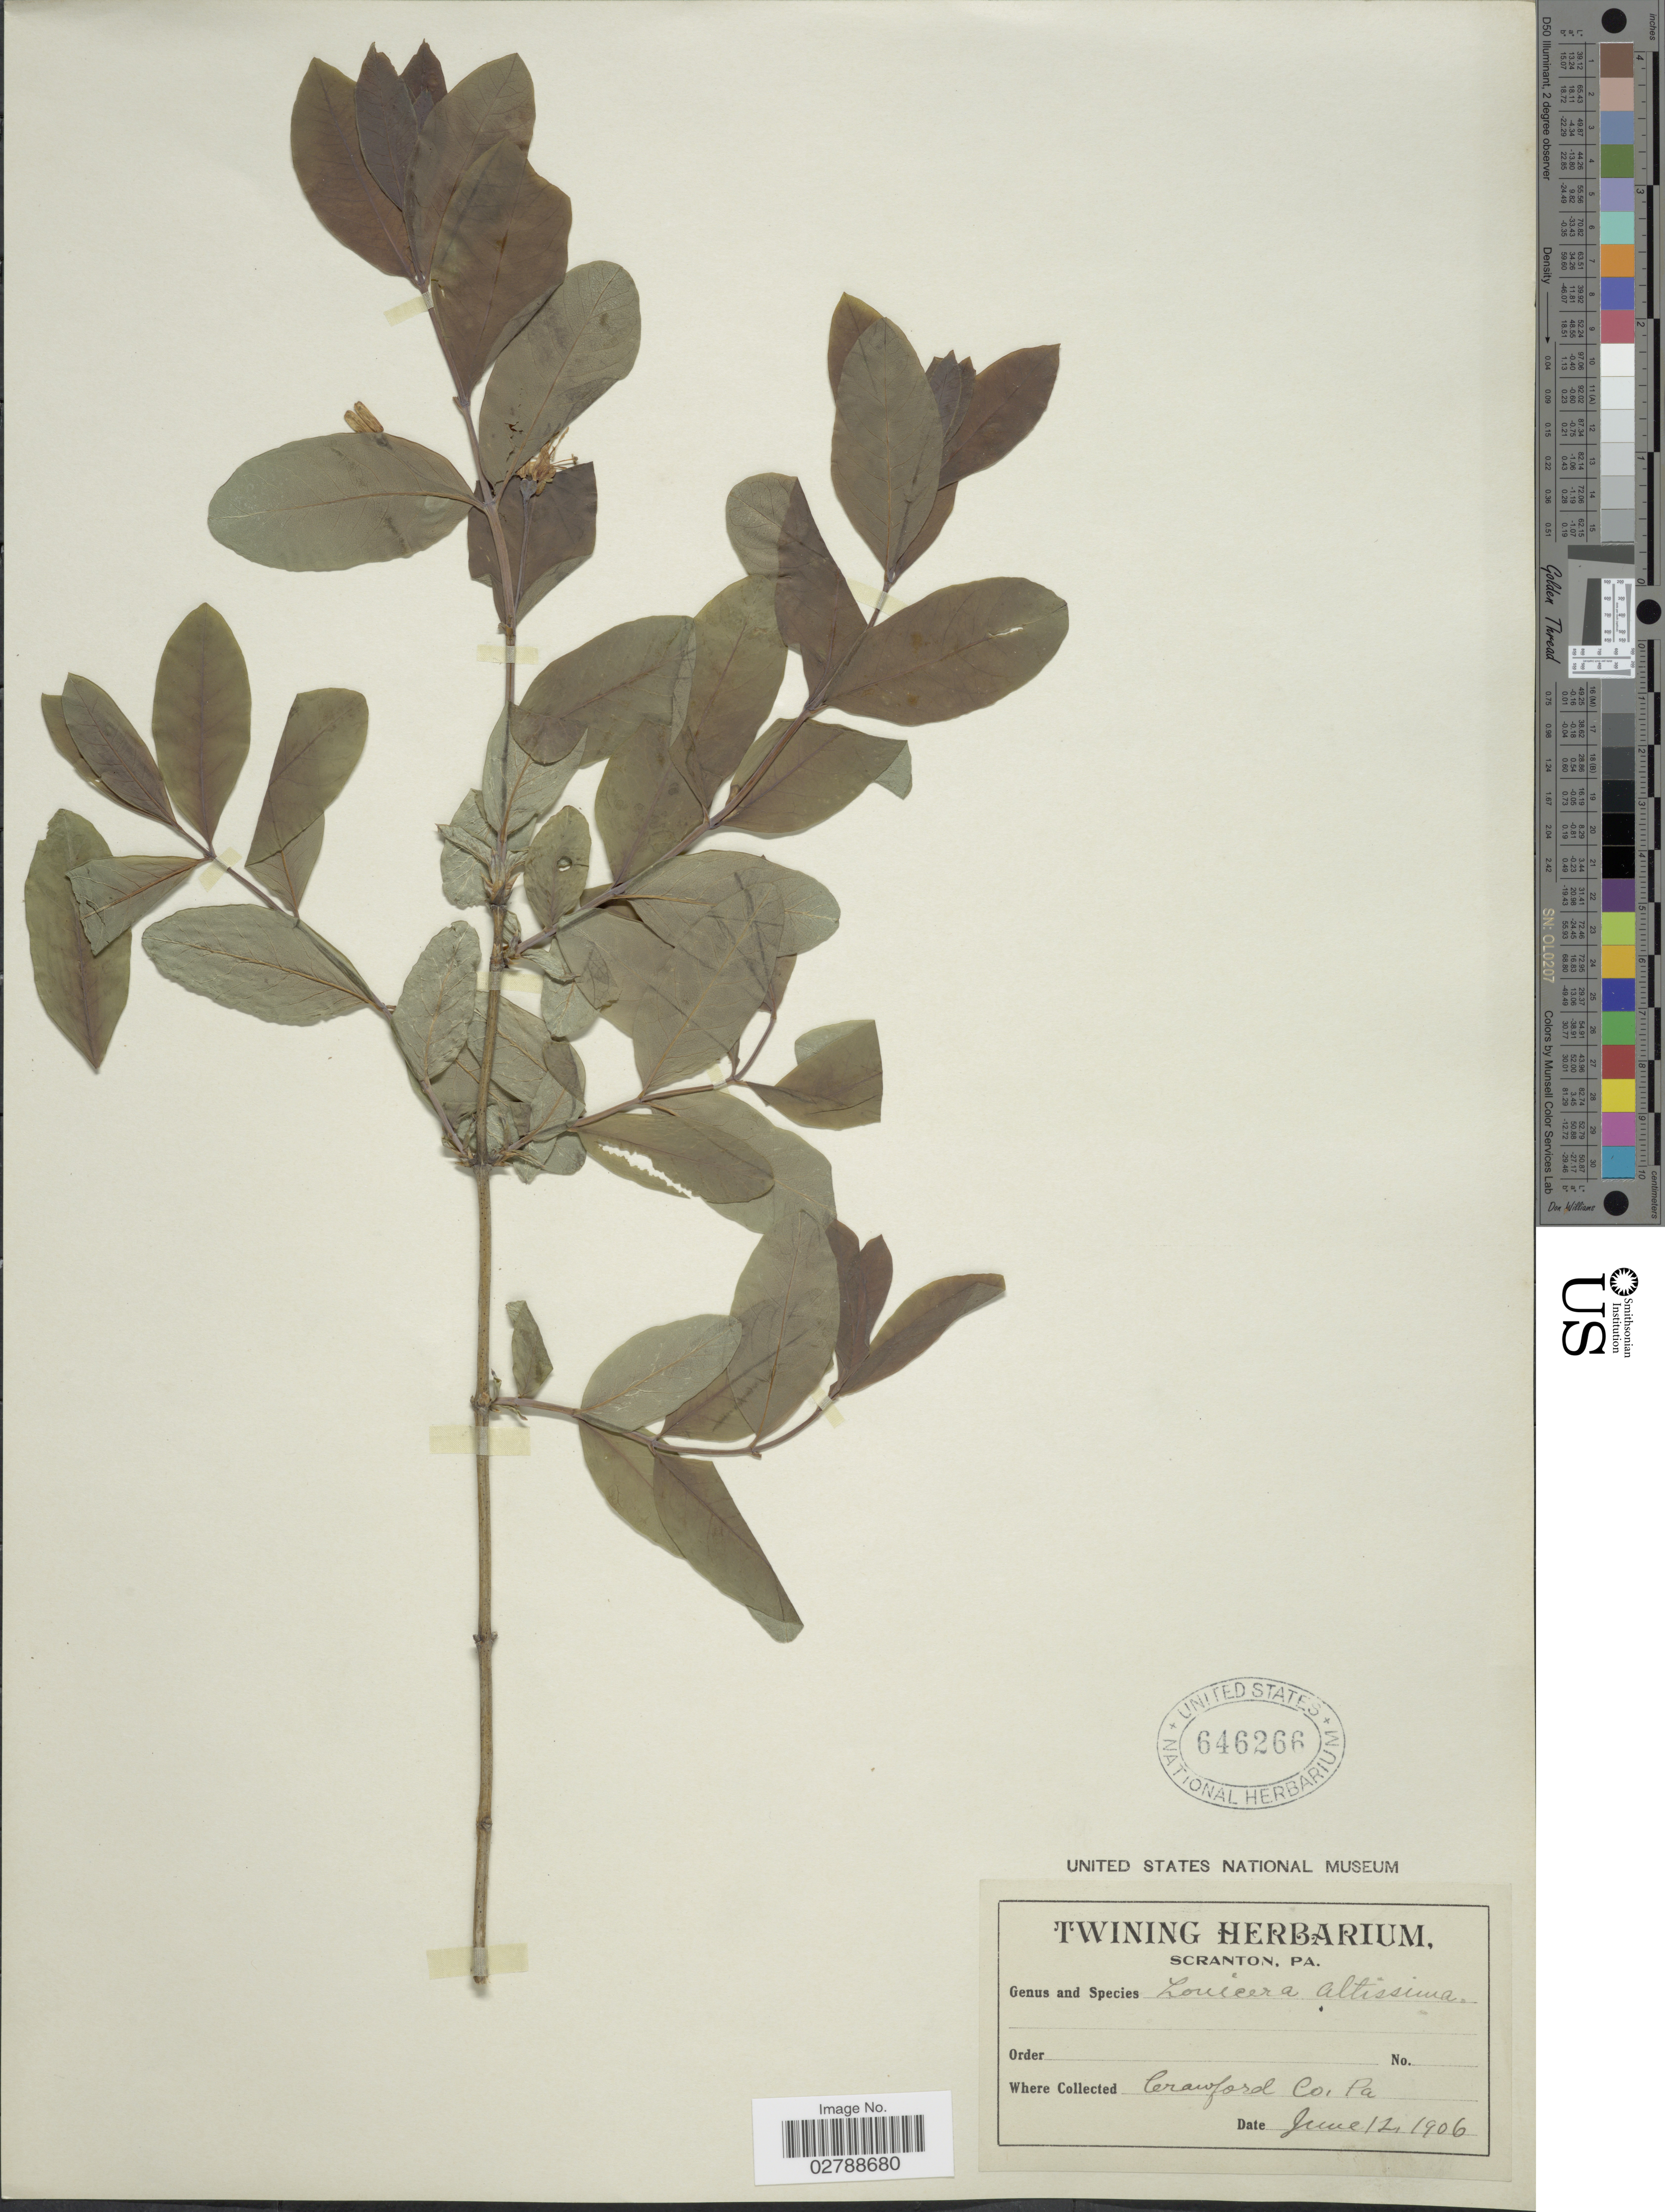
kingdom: Plantae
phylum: Tracheophyta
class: Magnoliopsida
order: Dipsacales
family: Caprifoliaceae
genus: Lonicera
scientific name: Lonicera altissima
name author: Jenn.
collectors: Ex herb. Twinning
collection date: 1906-06-12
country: United States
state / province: Pennsylvania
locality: Crawford Co.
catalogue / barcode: US 646266